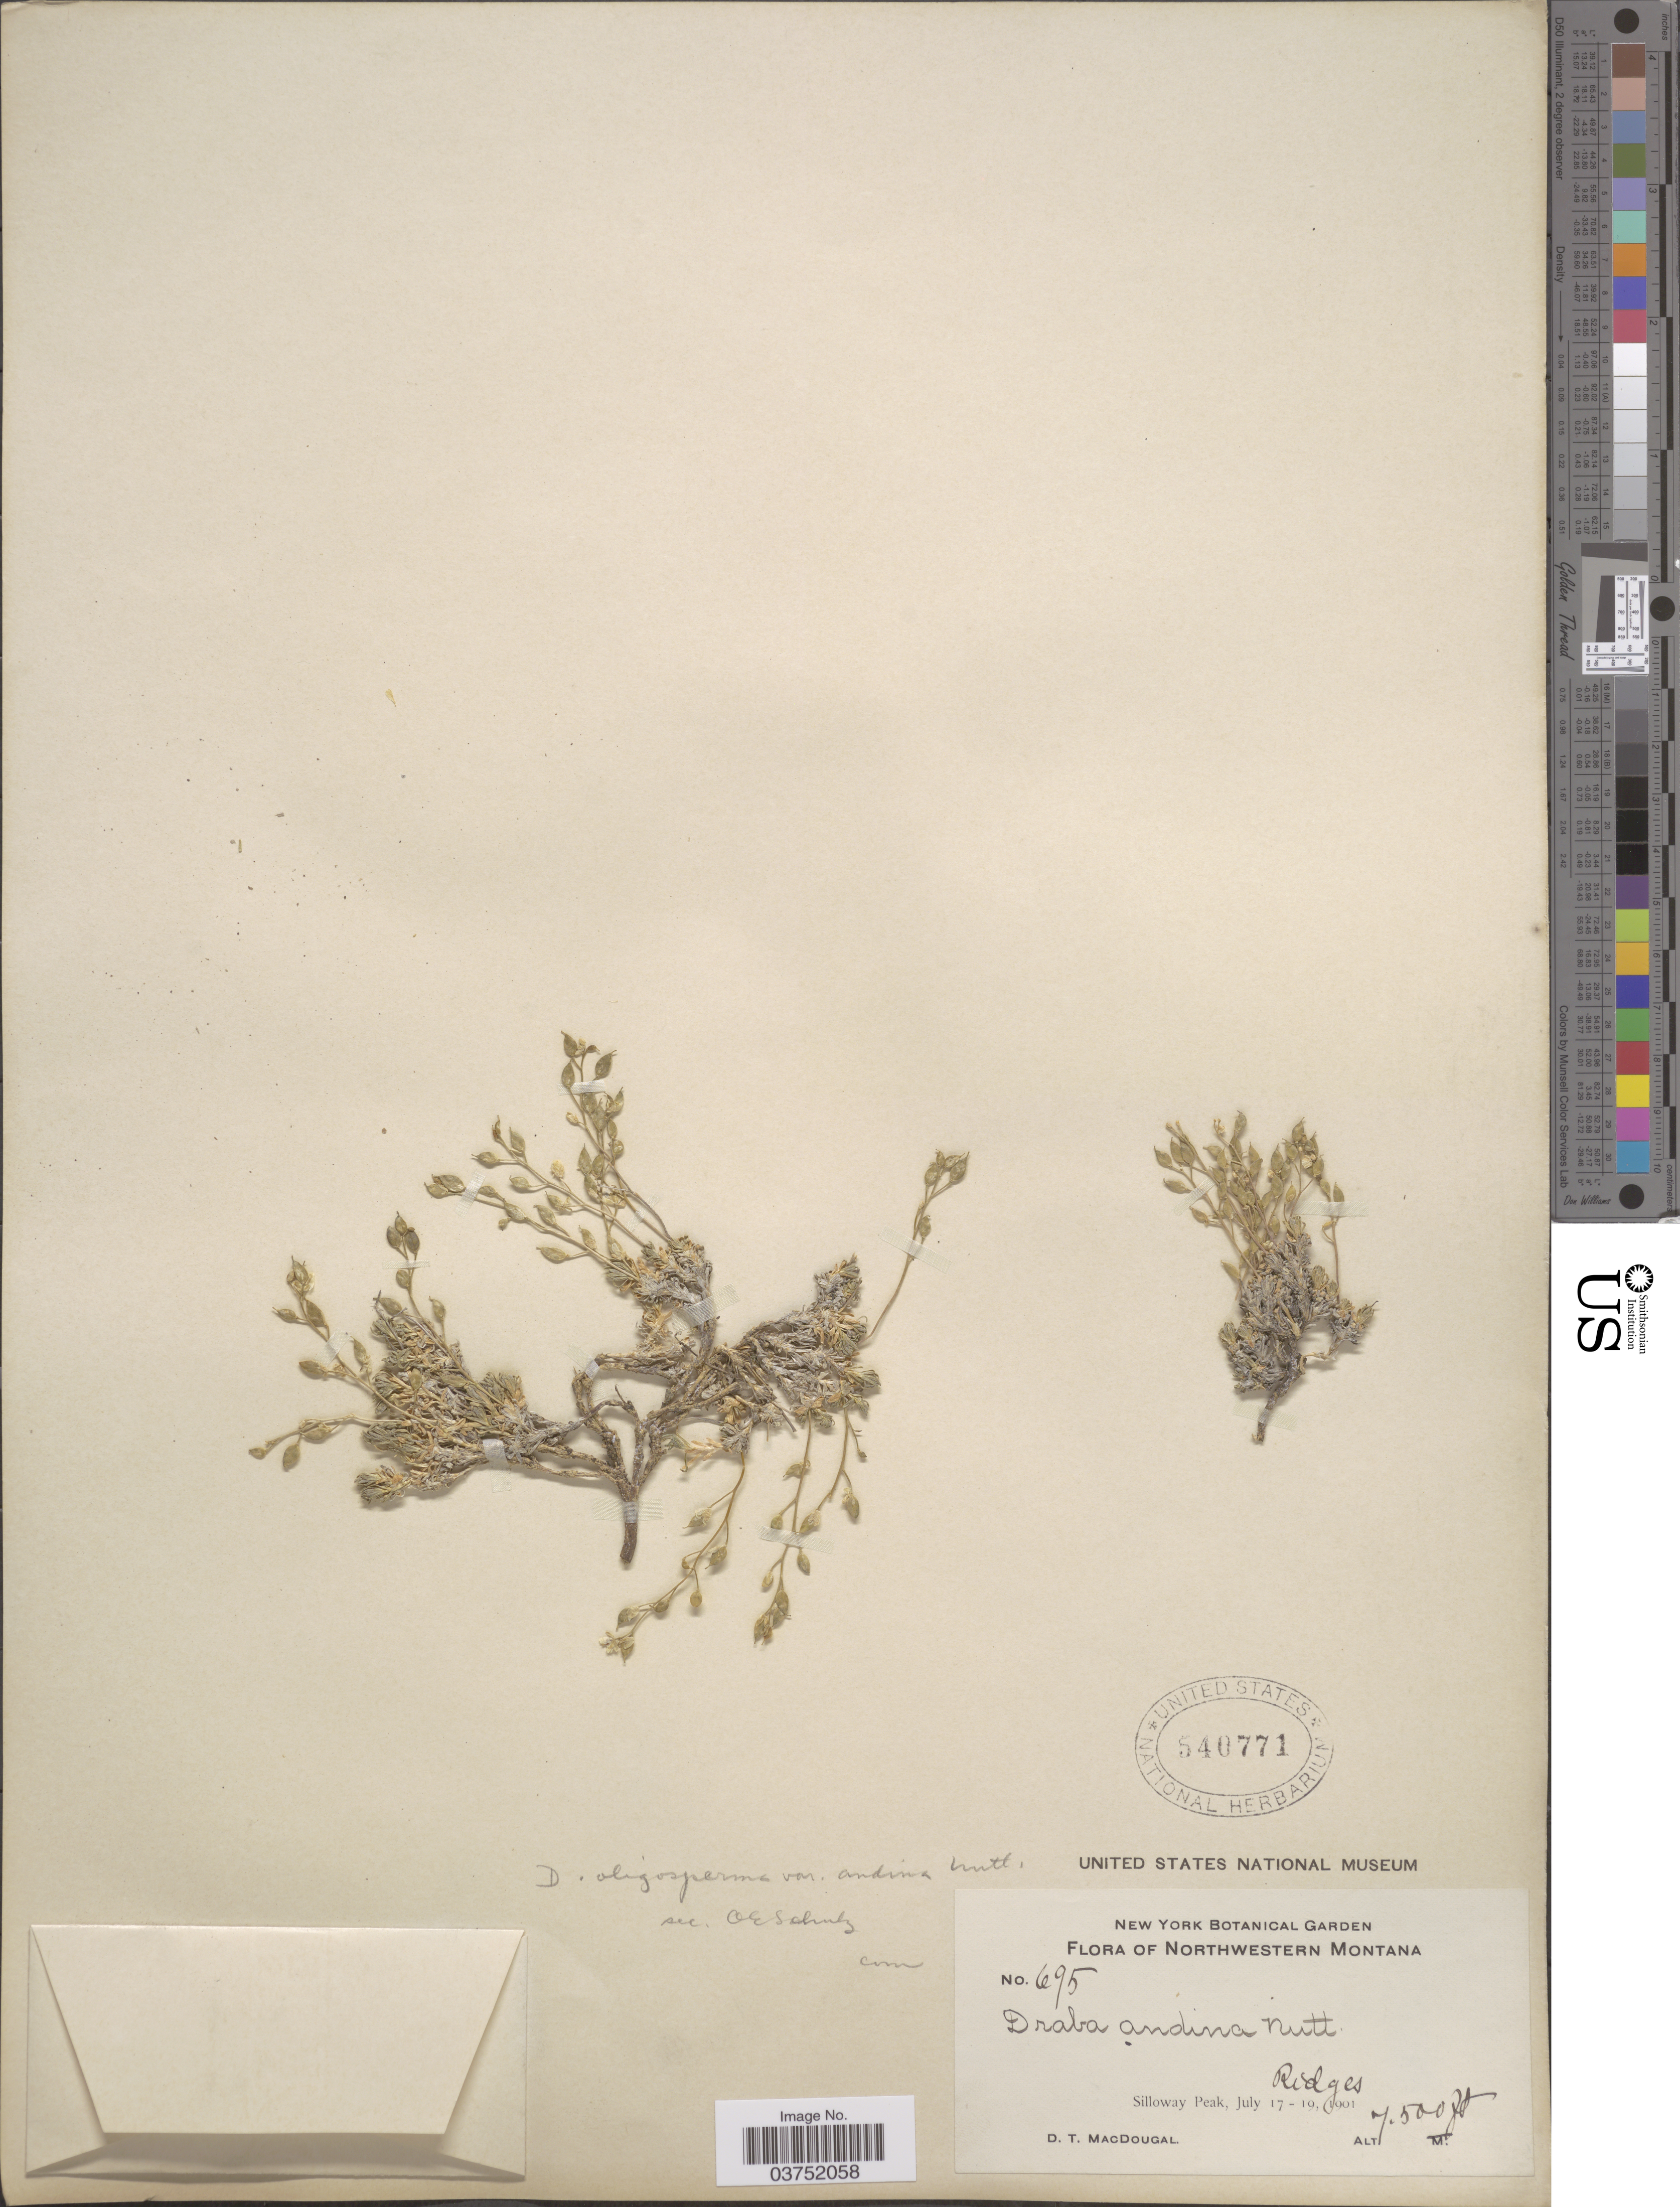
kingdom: Plantae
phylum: Tracheophyta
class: Magnoliopsida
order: Brassicales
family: Brassicaceae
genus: Draba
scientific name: Draba oligosperma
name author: Hook.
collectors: D. T. MacDougal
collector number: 695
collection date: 1901-07-17/1901-07-19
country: United States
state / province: Montana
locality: Northwestern Montana. Ridges. Silloway Peak.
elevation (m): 2286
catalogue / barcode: US 540771